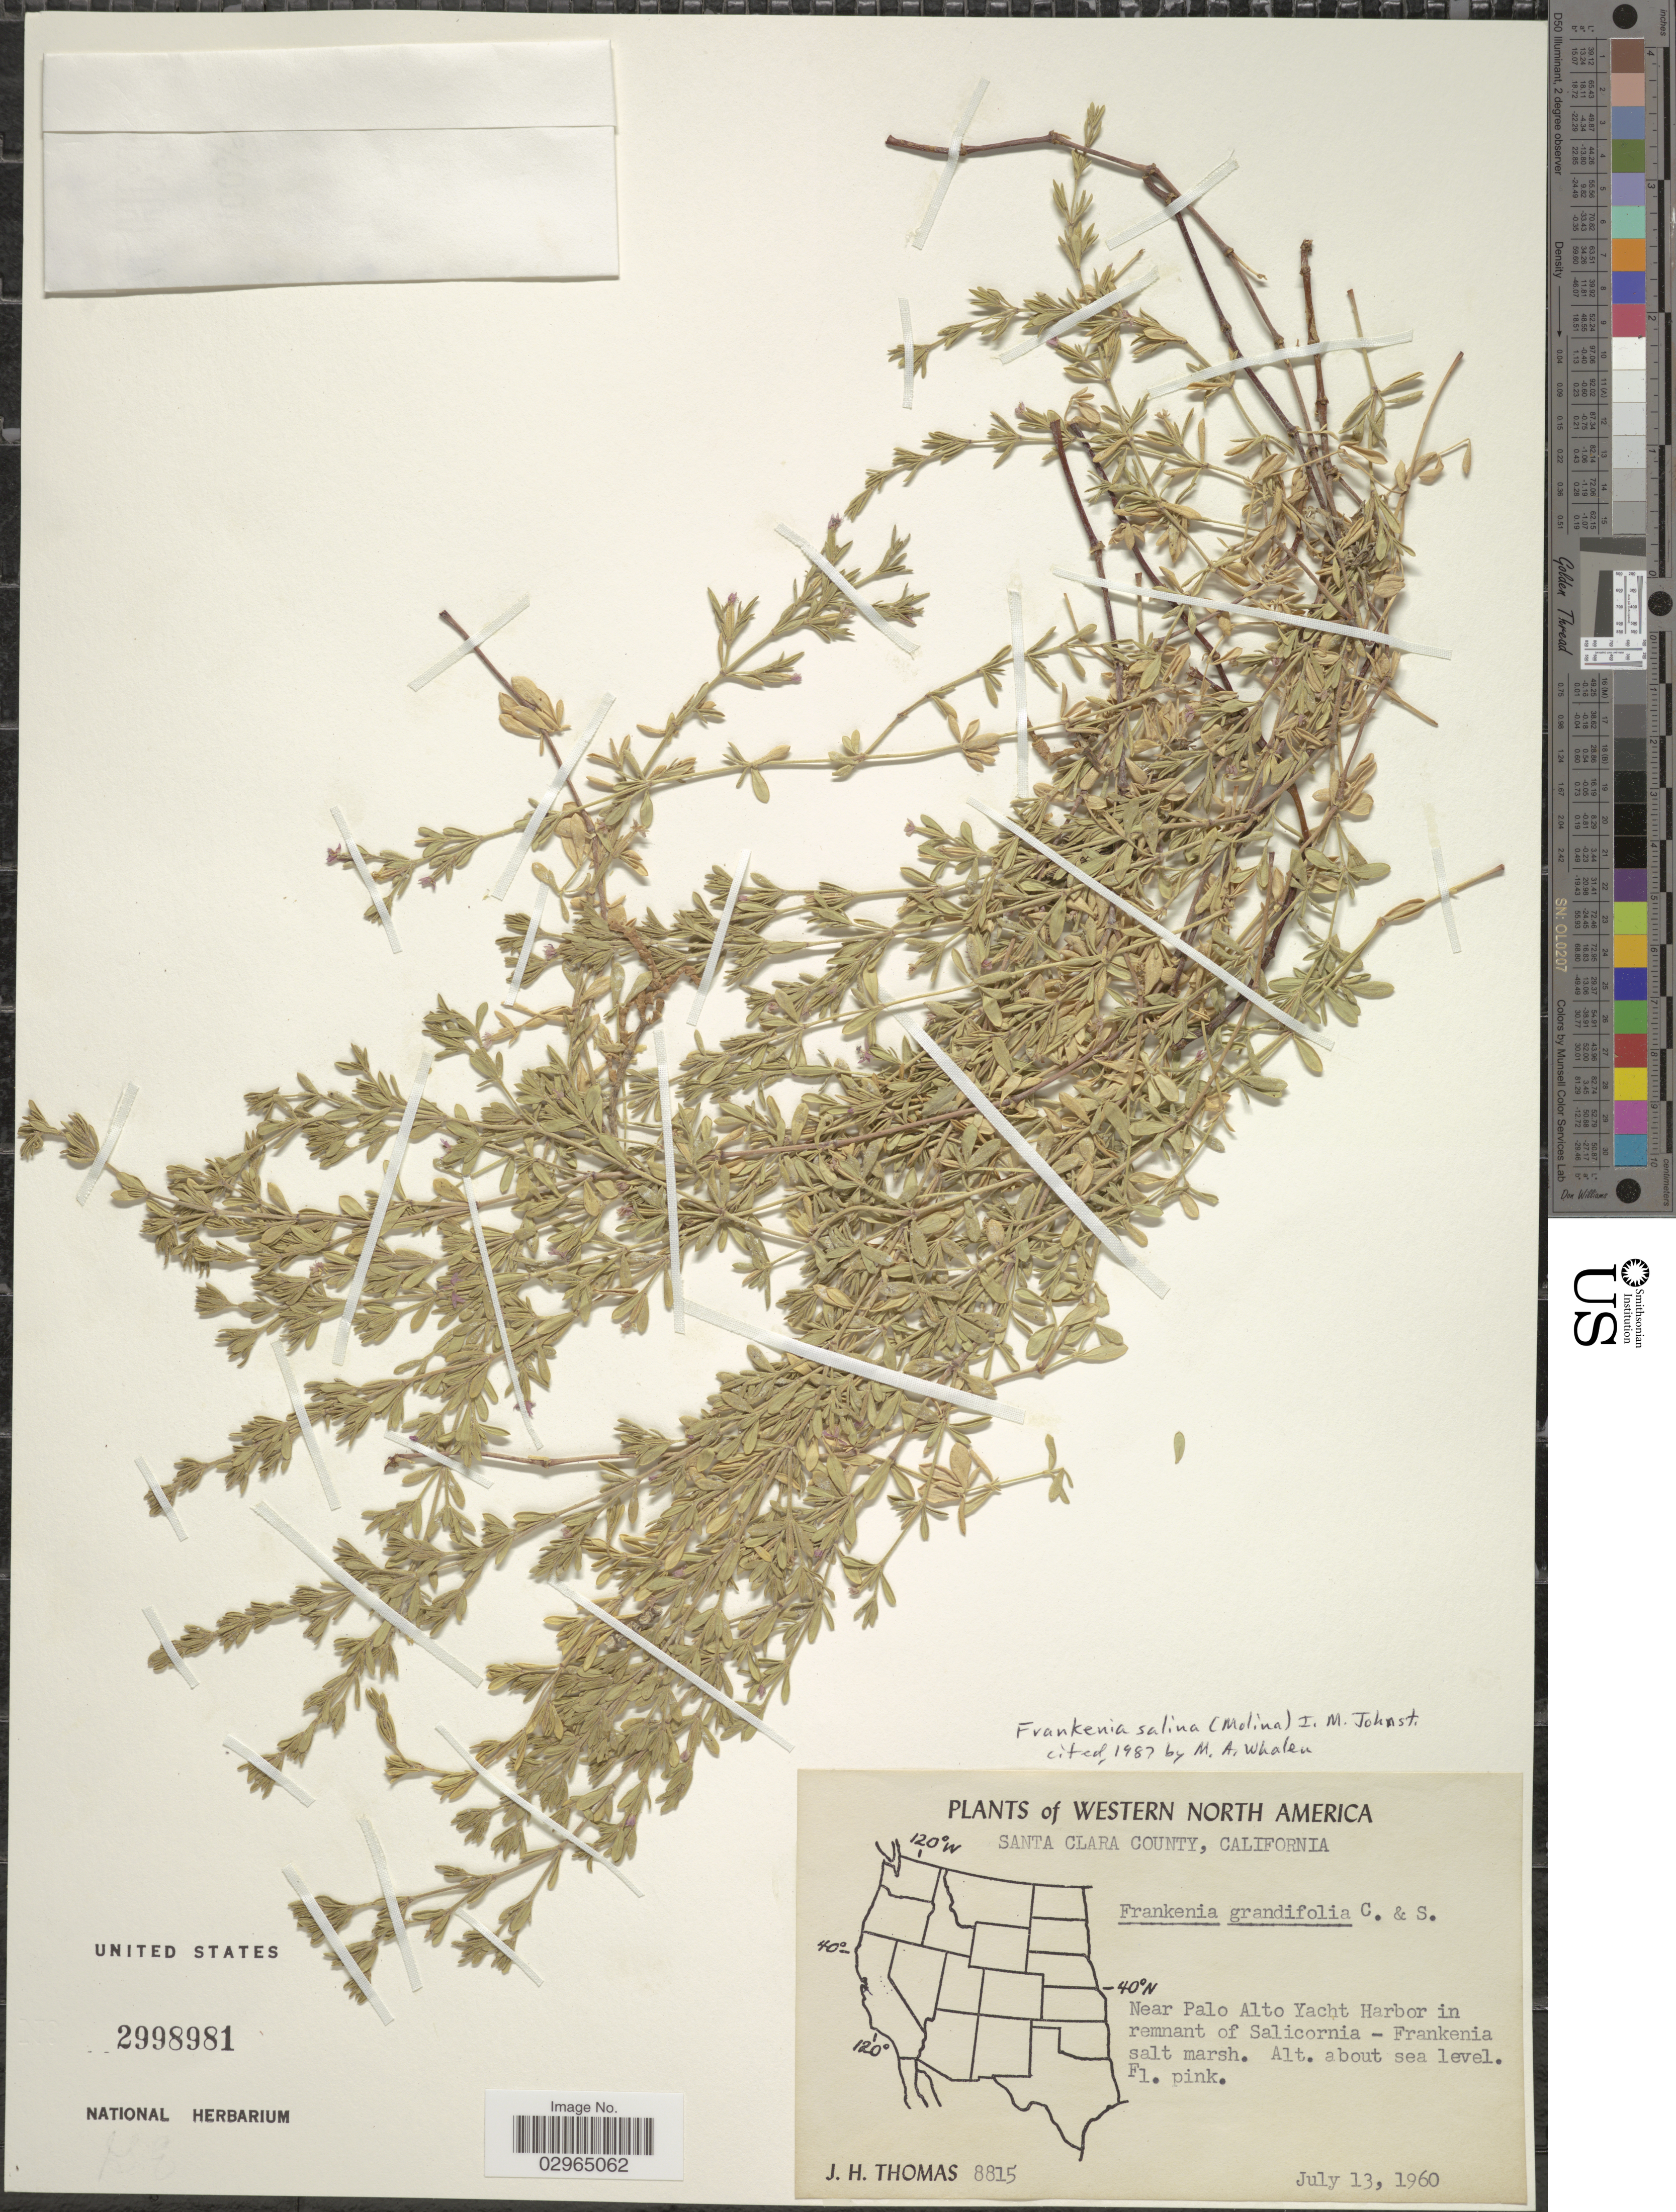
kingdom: Plantae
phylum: Tracheophyta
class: Magnoliopsida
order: Caryophyllales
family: Frankeniaceae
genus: Frankenia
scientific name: Frankenia salina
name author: (Molina) I.M. Johnst.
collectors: J. H. Thomas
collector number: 8815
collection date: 1960-07-13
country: United States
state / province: California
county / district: Santa Clara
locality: Western North America. Santa Clara County. Near Palo Alto Yacht Harbor in remnant of Saliconia - Frankenia salt marsh.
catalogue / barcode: US 2998981